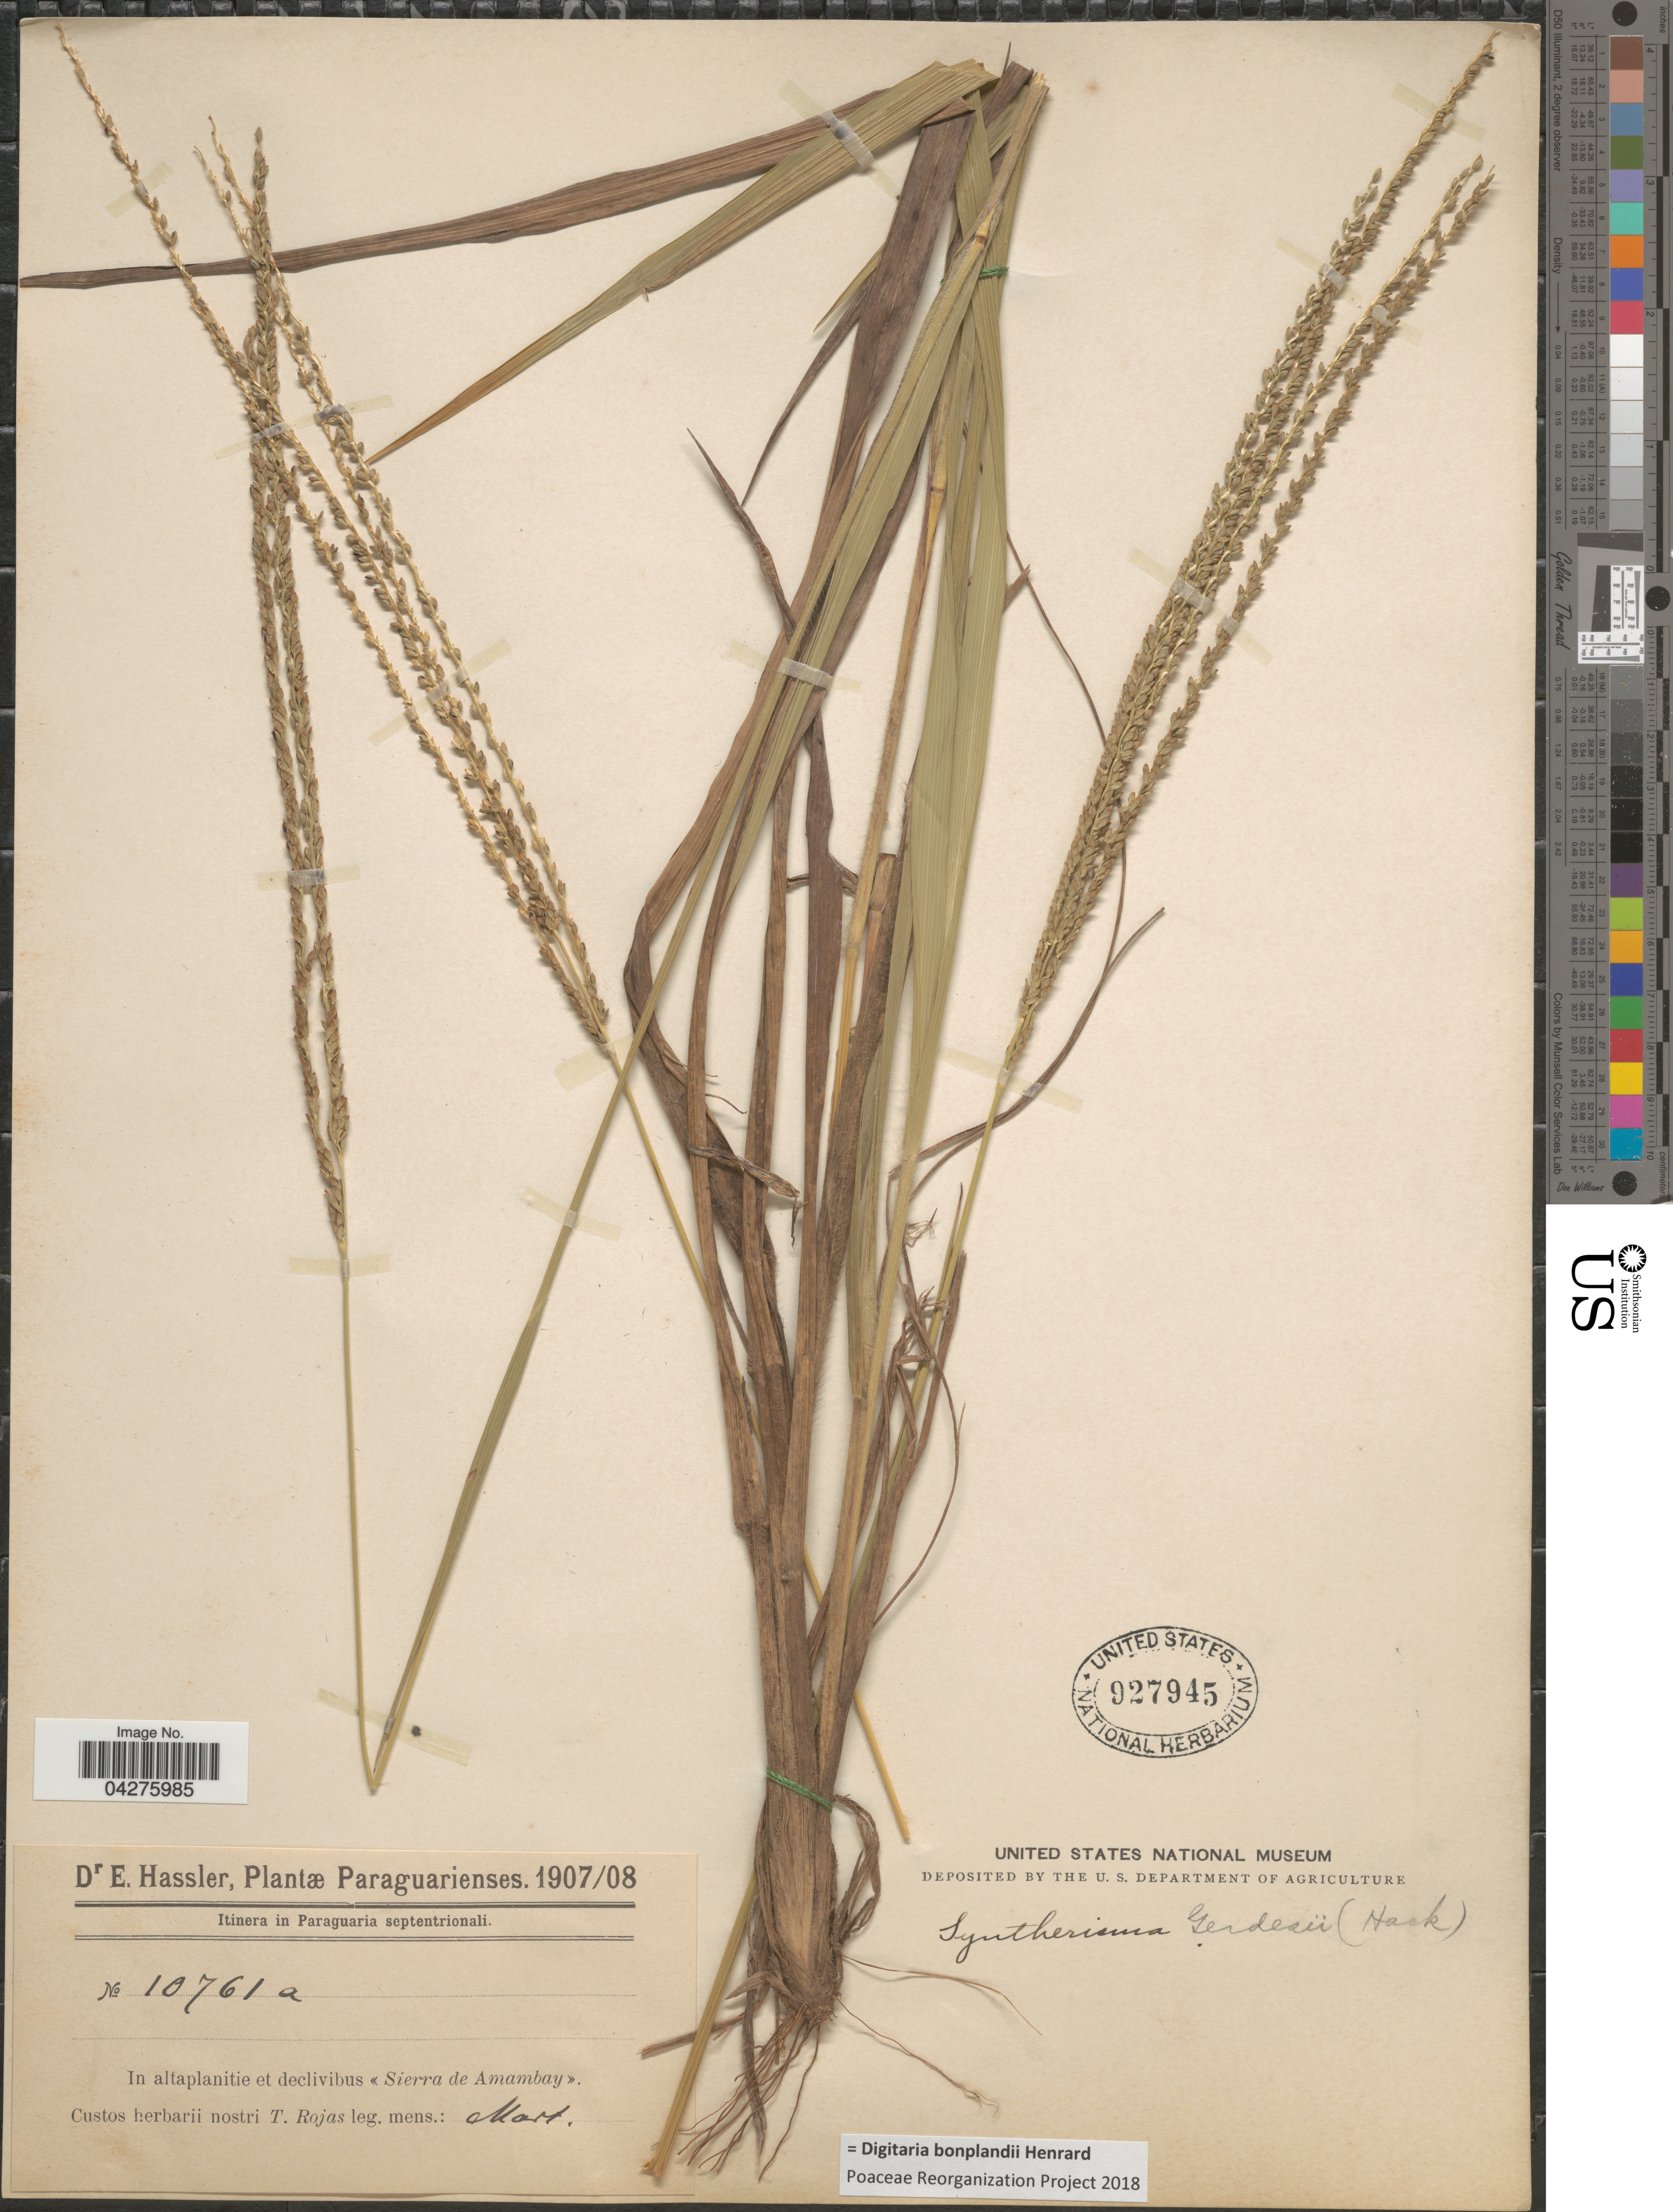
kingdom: Plantae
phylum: Tracheophyta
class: Liliopsida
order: Poales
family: Poaceae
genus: Digitaria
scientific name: Digitaria bonplandii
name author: Henr.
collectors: E. Hassler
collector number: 10761a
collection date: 1907-03/1908-03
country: Paraguay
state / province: Amambay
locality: Itinera in Paraguaria septentrionali. In altaplanitie et declivibus «Sierra de Amambay».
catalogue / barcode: US 927945